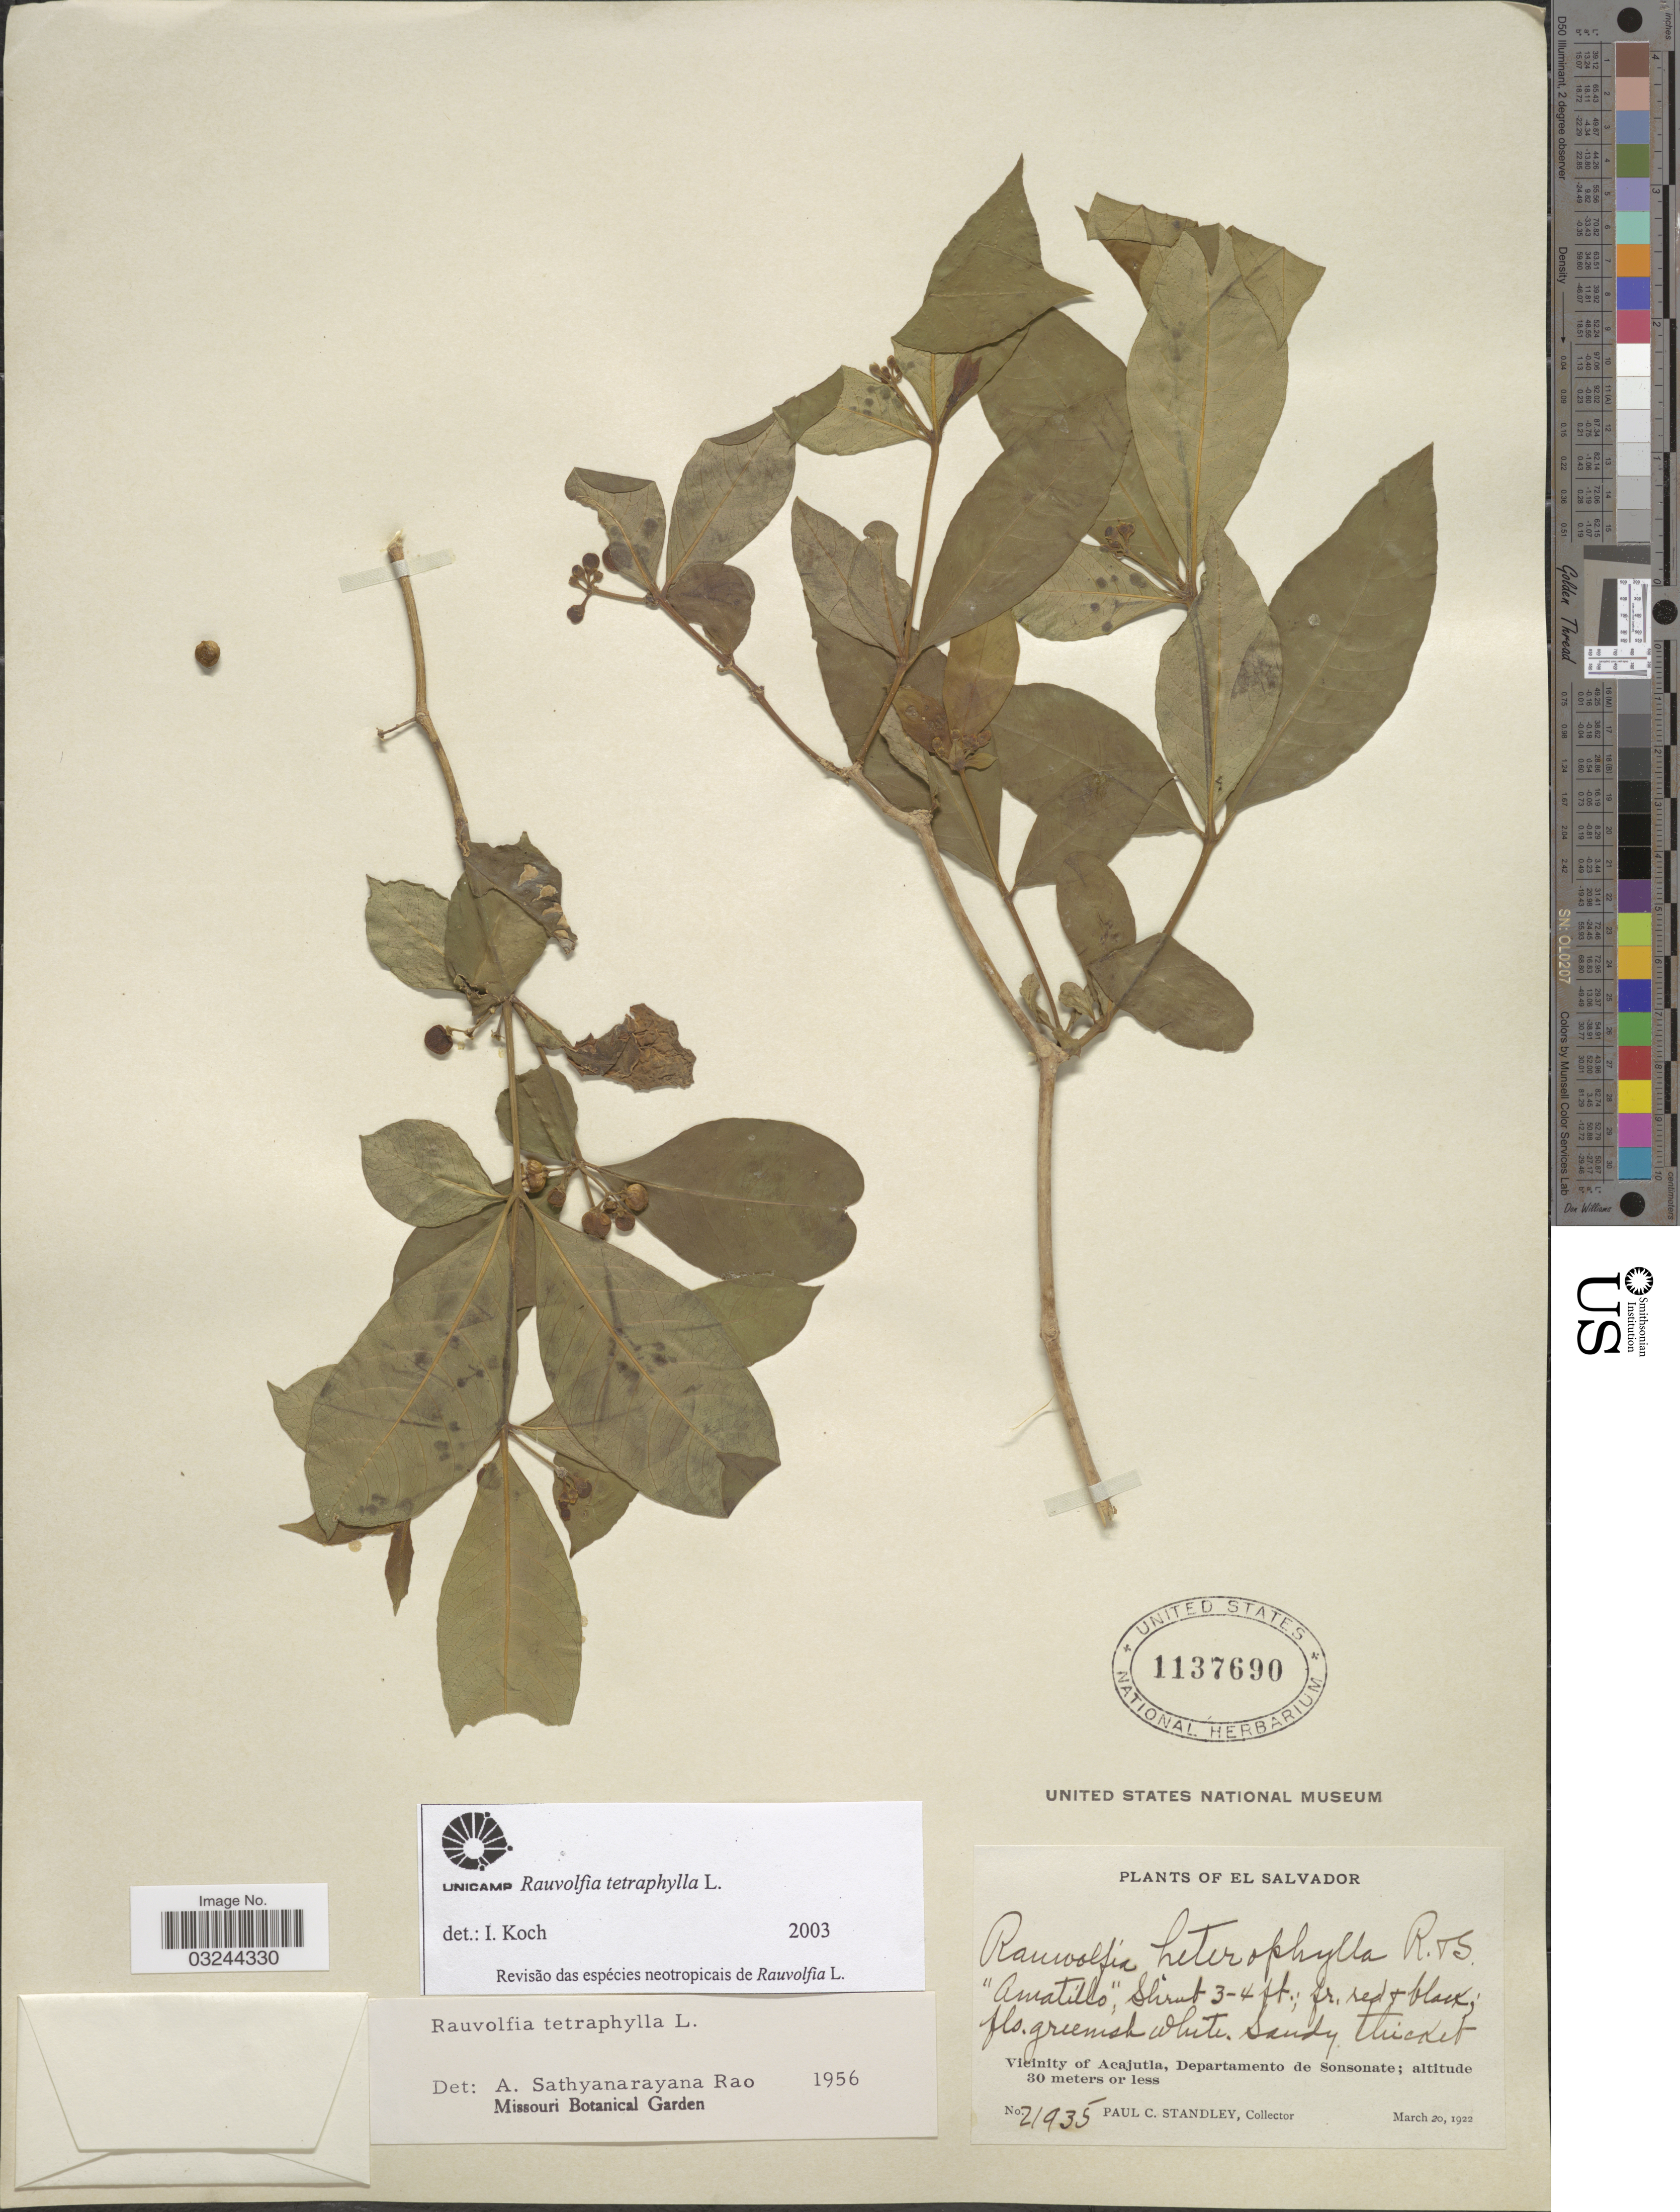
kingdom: Plantae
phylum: Tracheophyta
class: Magnoliopsida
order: Gentianales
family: Apocynaceae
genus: Rauvolfia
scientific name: Rauvolfia tetraphylla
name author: L.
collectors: P. C. Standley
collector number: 21935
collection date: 1922-03-20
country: El Salvador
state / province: Sonsonate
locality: Vicinity of Acajutla, Departamento de Sonsonate.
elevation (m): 30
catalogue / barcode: US 1137690